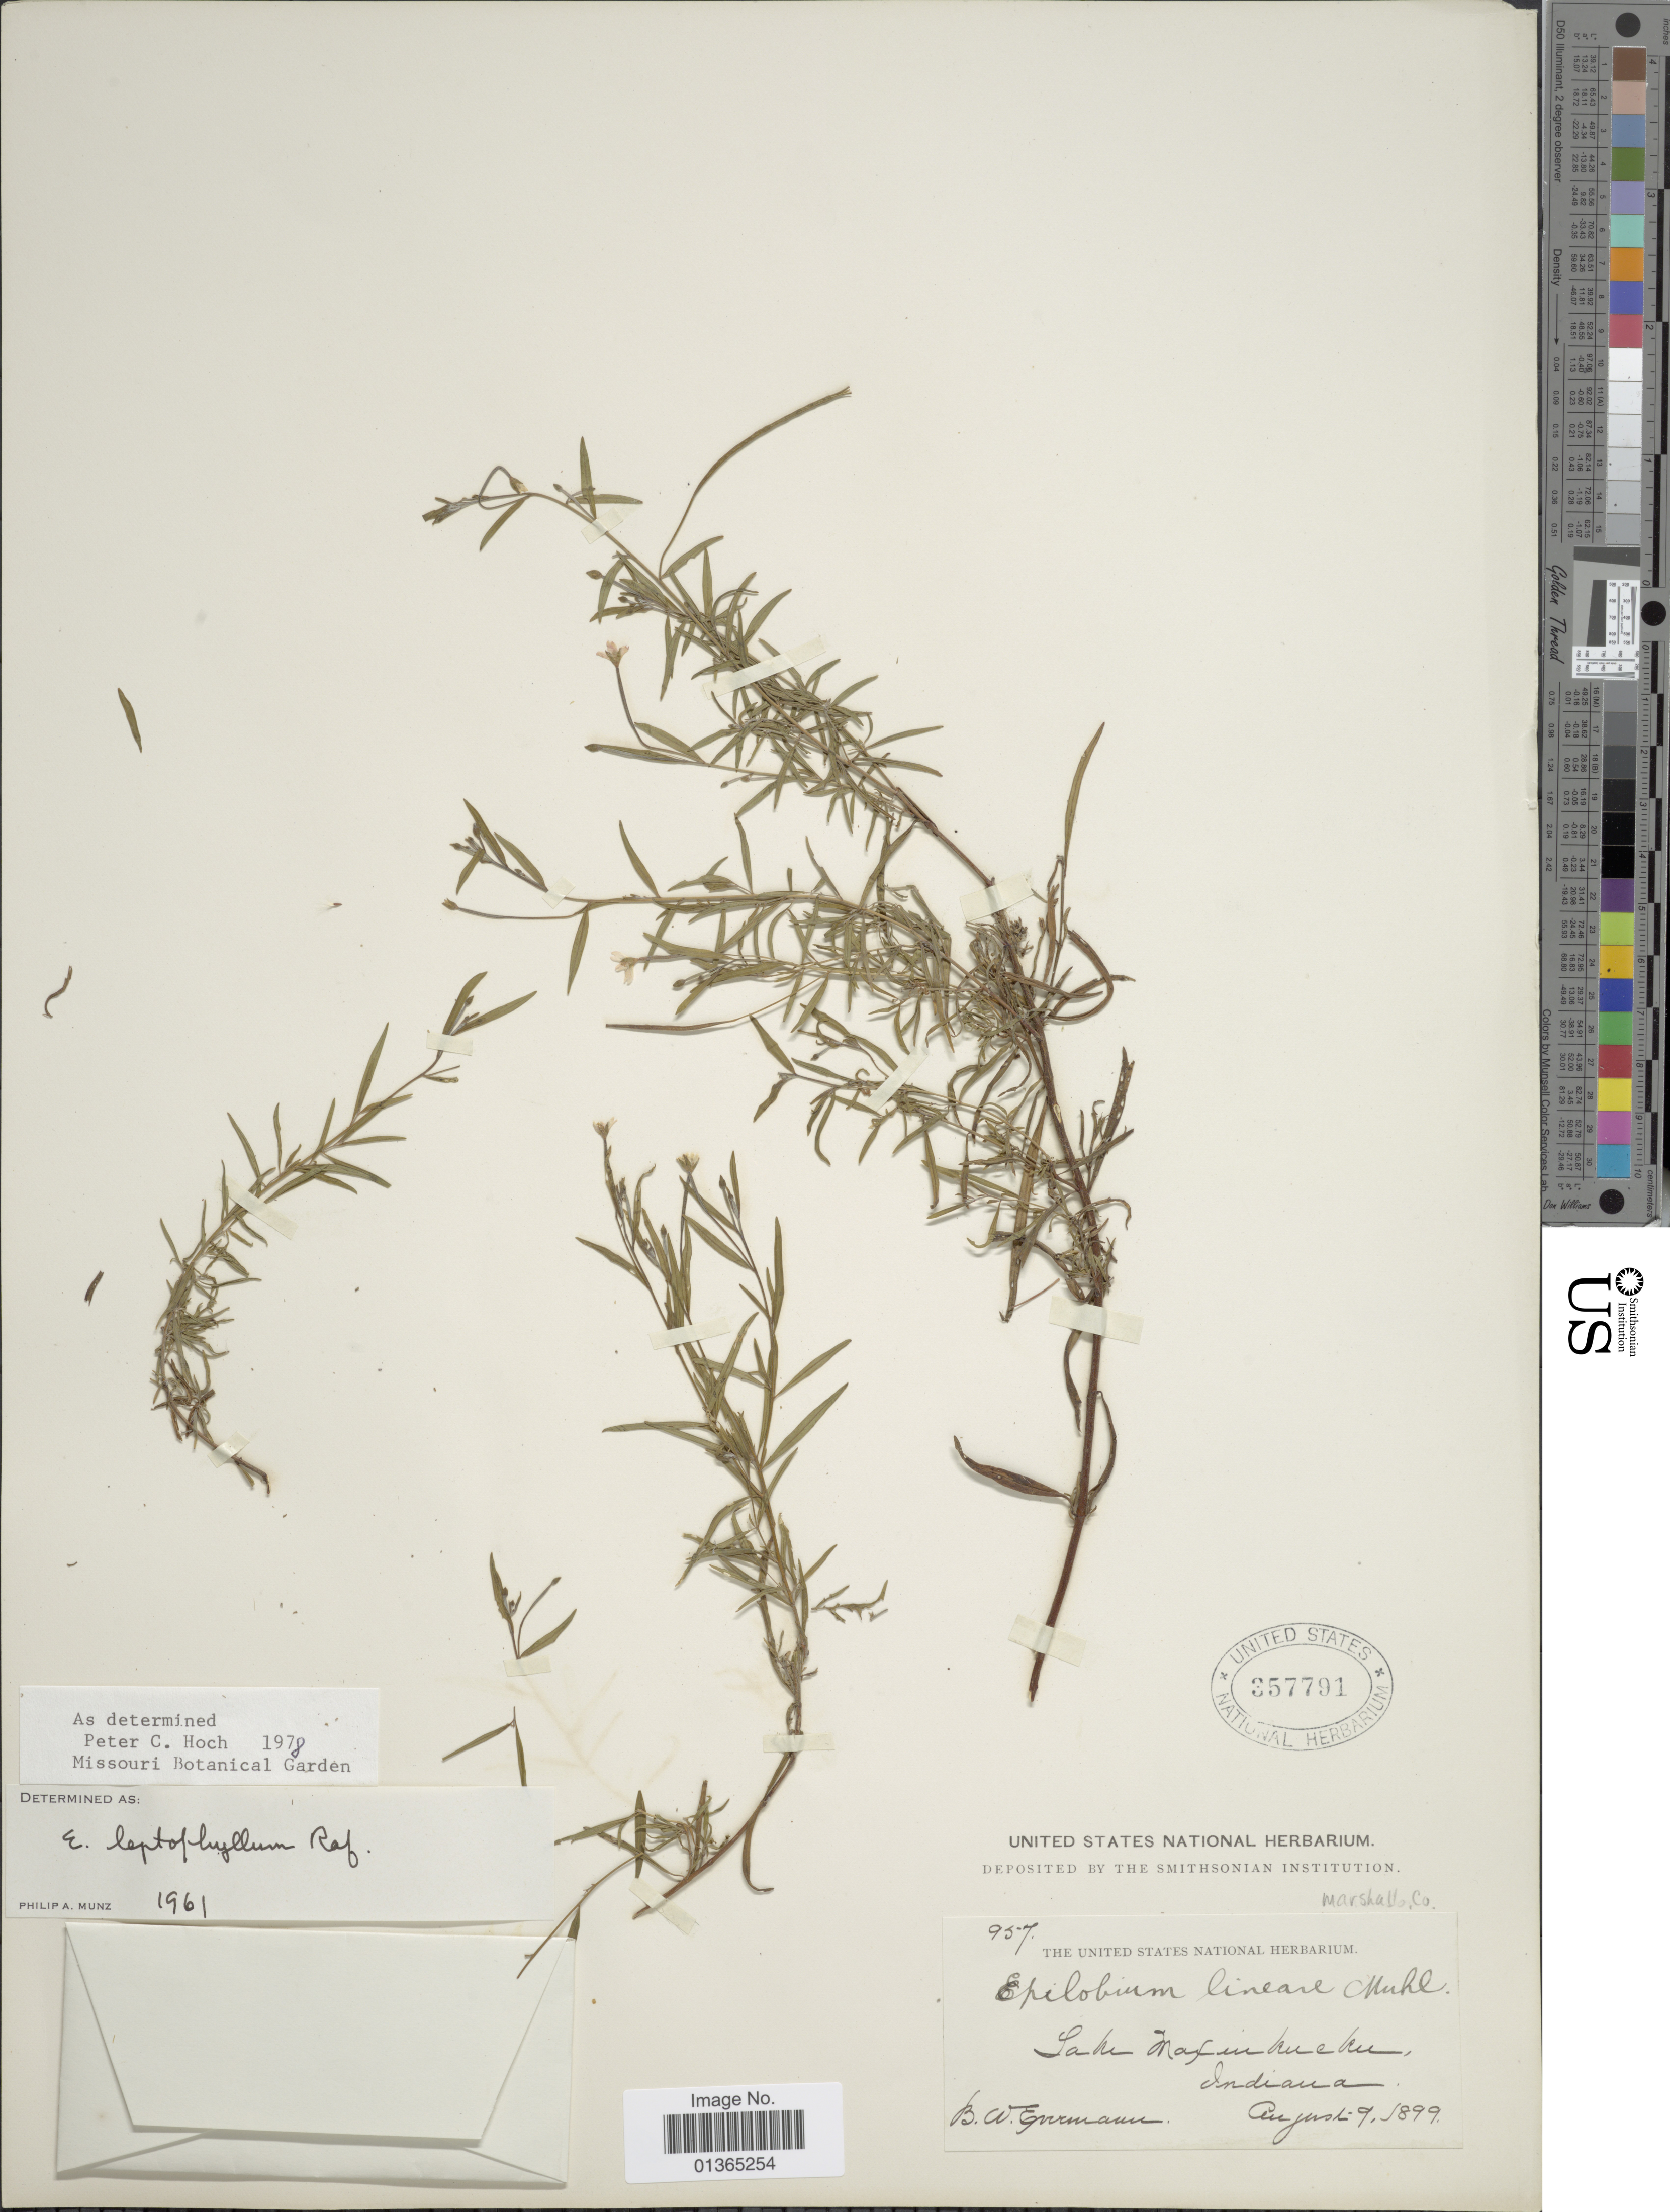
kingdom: Plantae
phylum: Tracheophyta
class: Magnoliopsida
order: Myrtales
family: Onagraceae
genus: Epilobium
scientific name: Epilobium leptophyllum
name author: Raf.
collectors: B. W. Evermann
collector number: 957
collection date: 1899-08-09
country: United States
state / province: Indiana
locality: Marshall Co. Lake Maxinkuckee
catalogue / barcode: US 357791